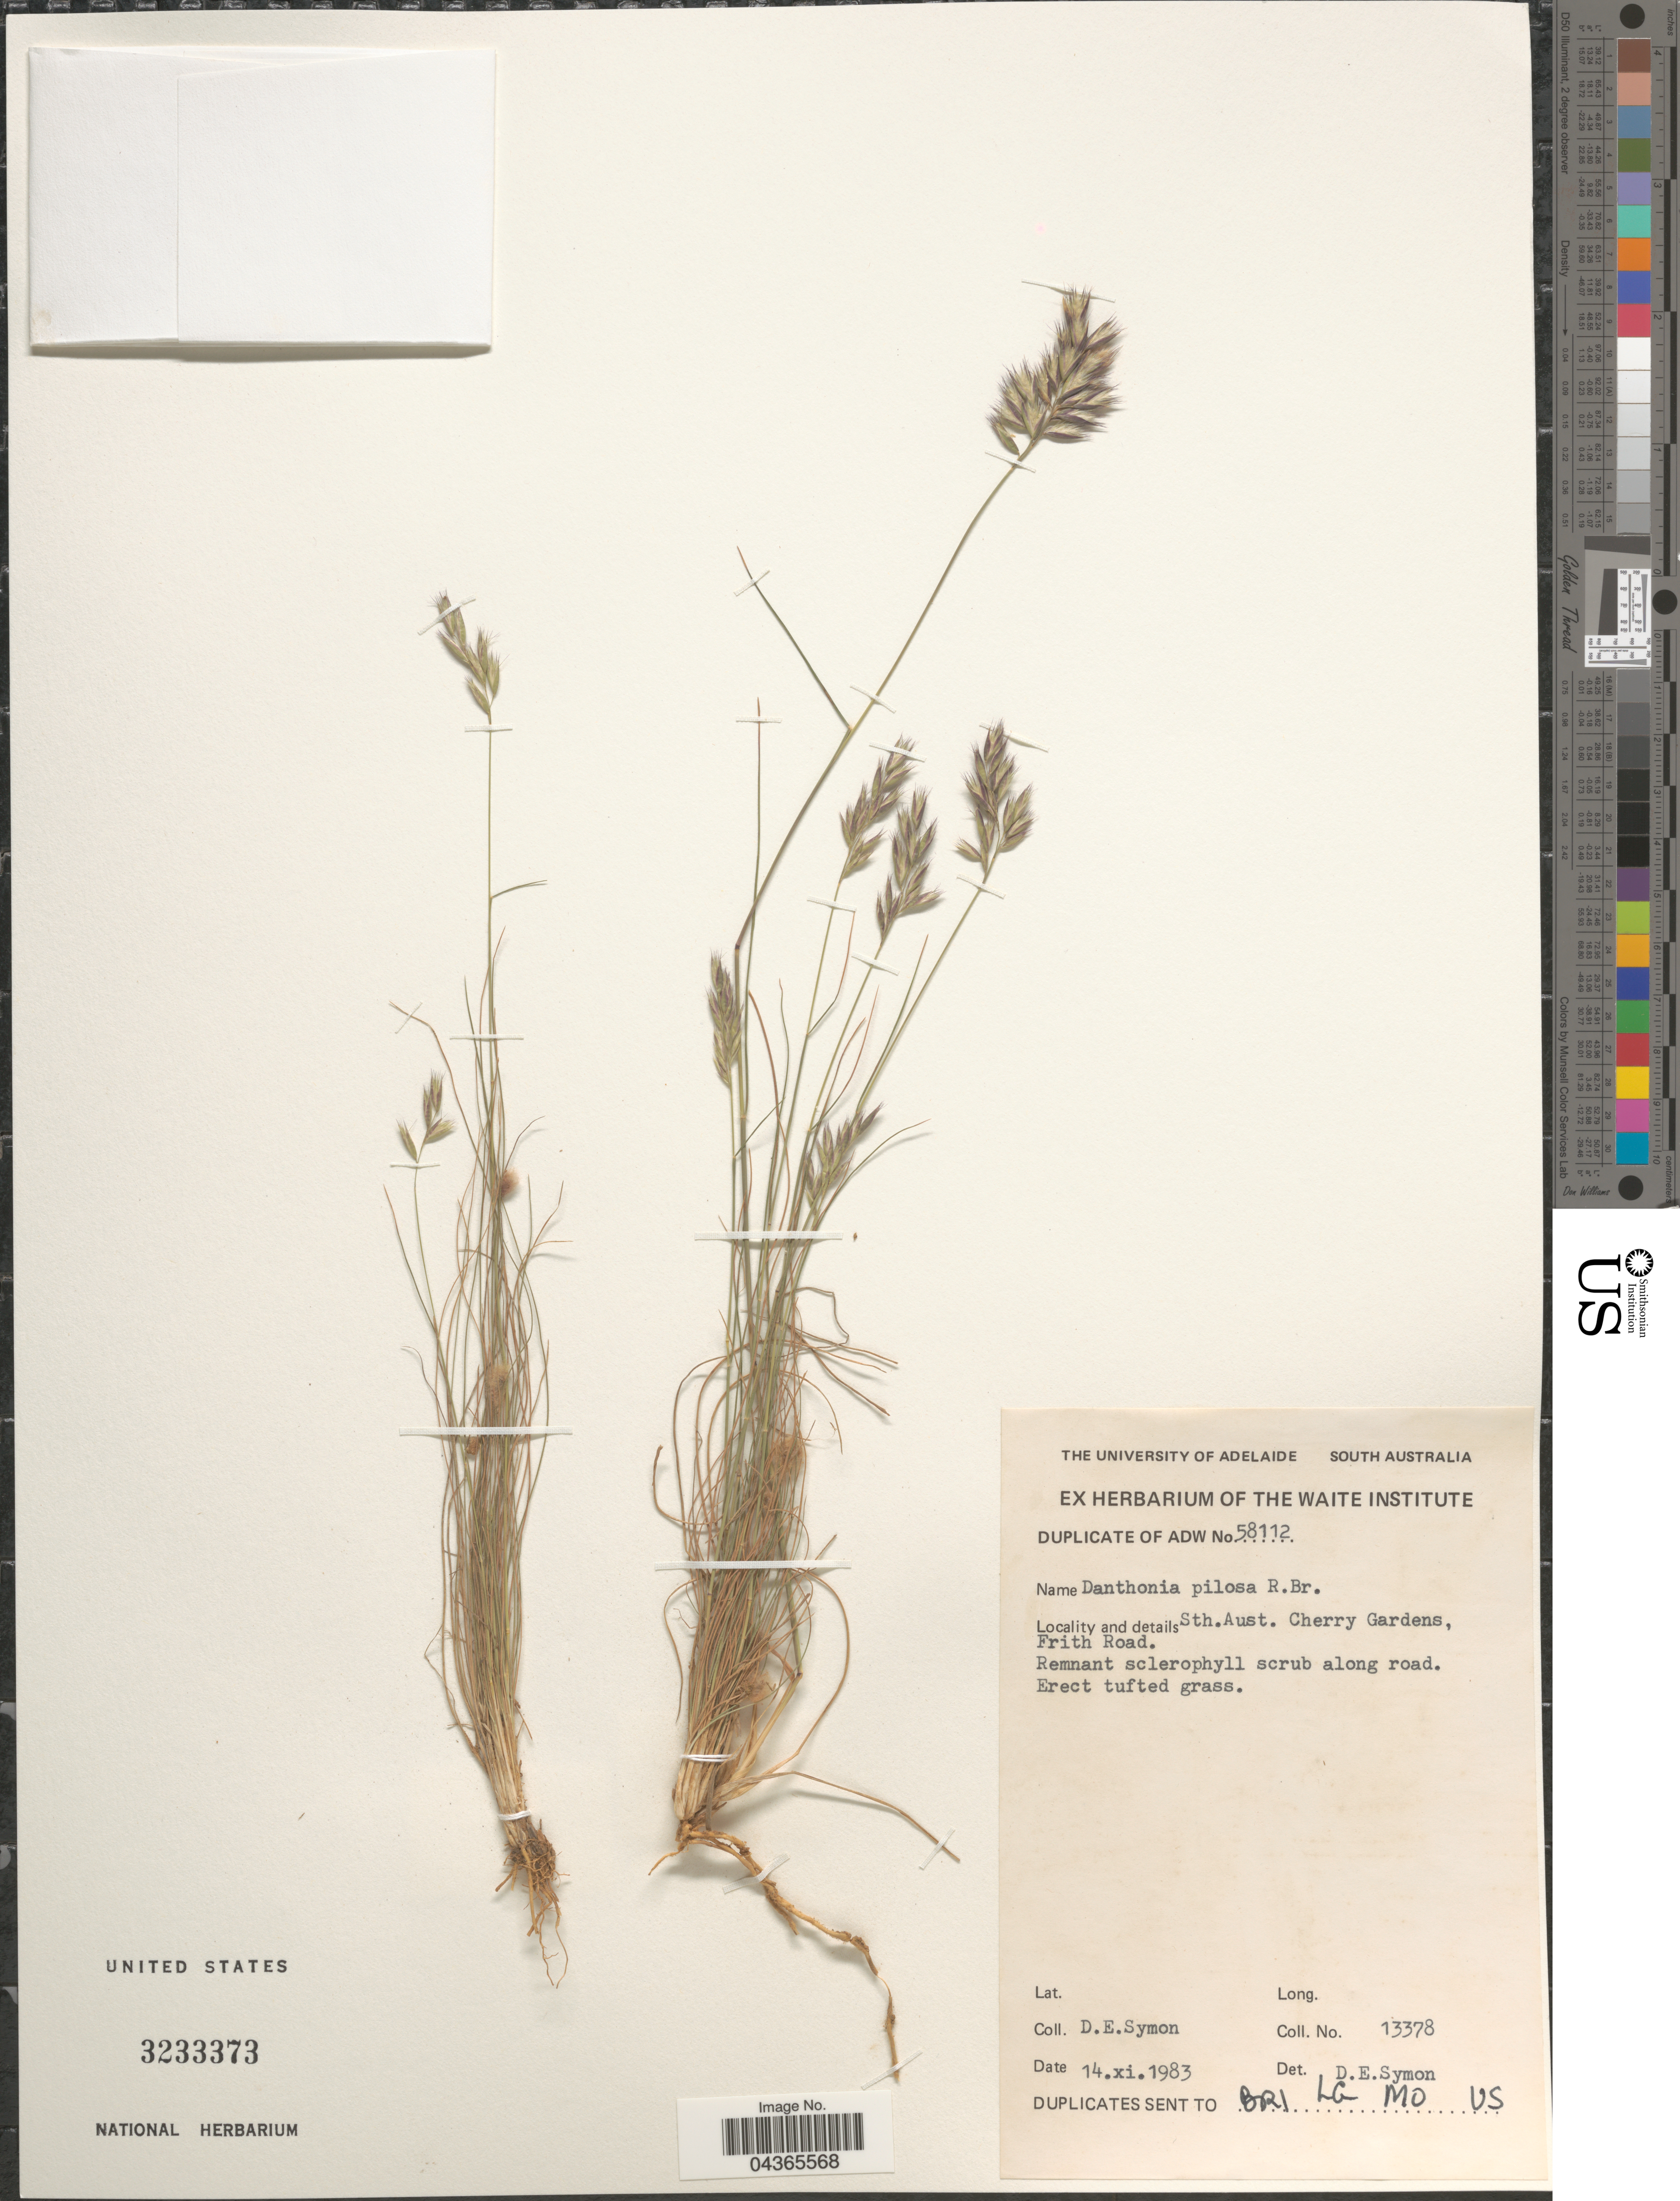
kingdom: Plantae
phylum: Tracheophyta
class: Liliopsida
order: Poales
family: Poaceae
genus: Rytidosperma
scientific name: Rytidosperma pilosum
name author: (R. Br.) Connor & Edgar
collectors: D. Symon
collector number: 13378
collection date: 1983-11-14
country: Australia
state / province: South Australia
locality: Cherry Garden, Frith Road.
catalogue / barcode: US 3233373